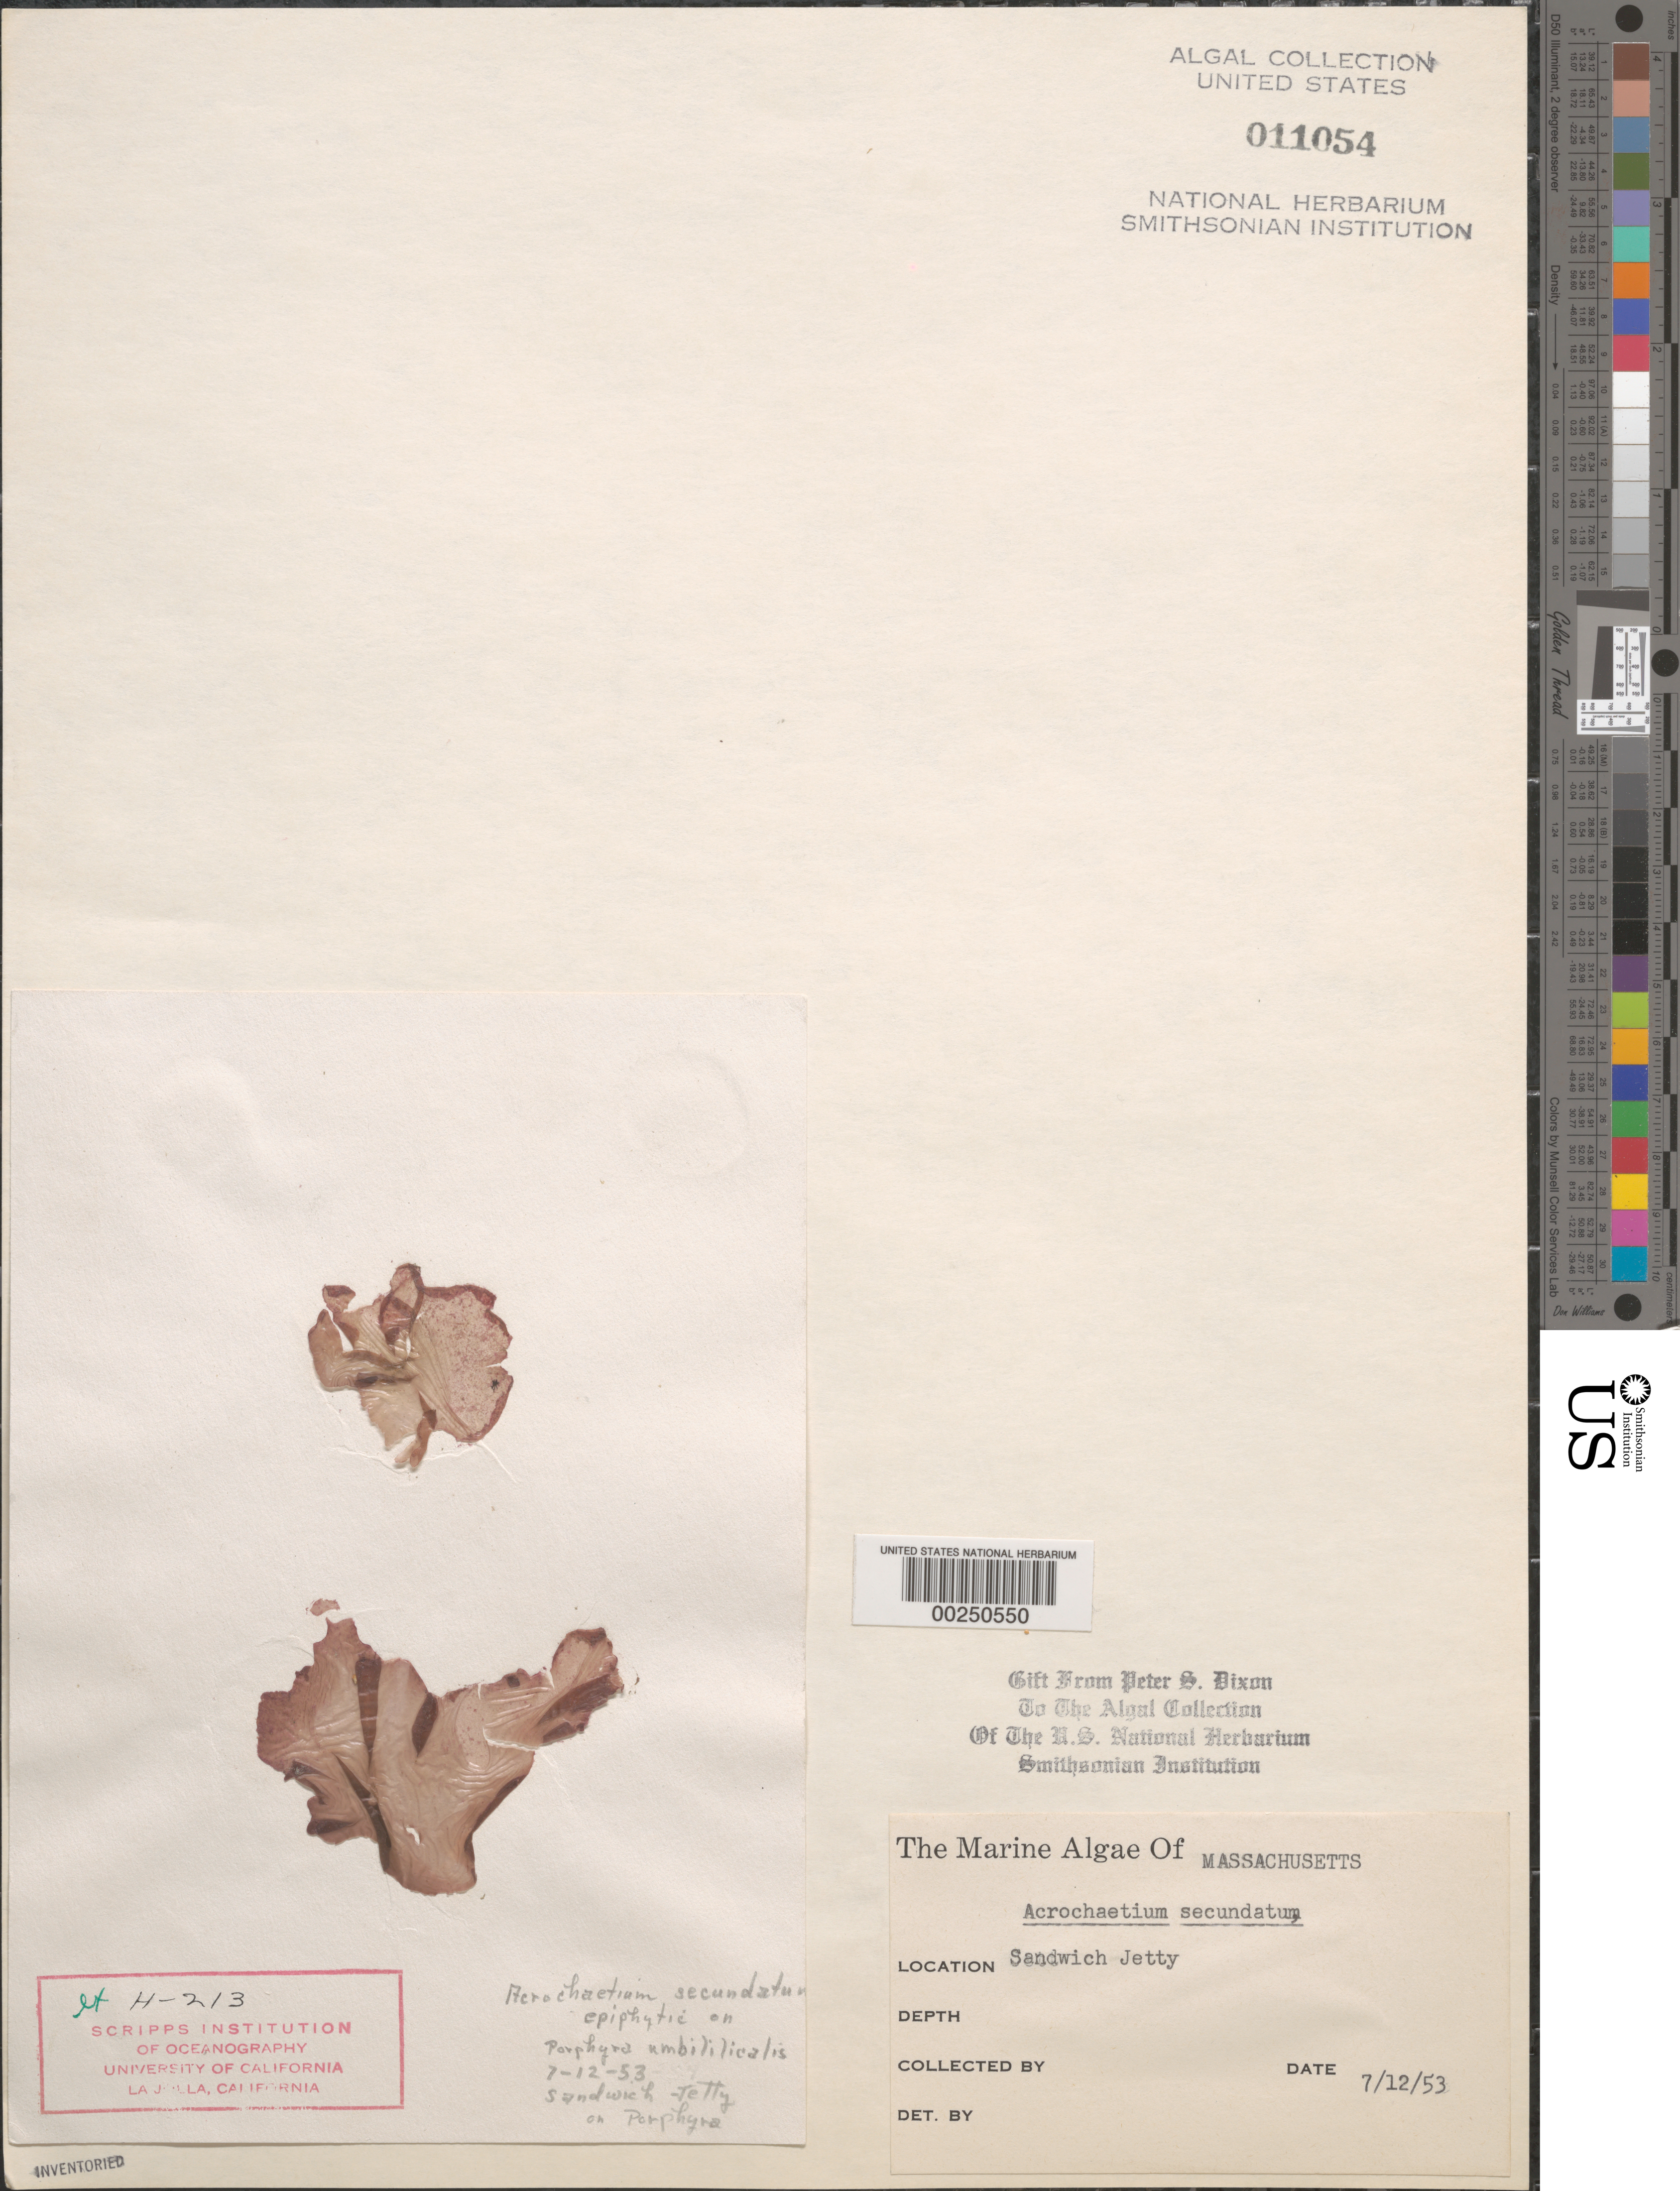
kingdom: Plantae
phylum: Rhodophyta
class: Florideophyceae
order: Acrochaetiales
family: Acrochaetiaceae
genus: Acrochaetium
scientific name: Acrochaetium secundatum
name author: (Lyngb.) Näg. in Näg. & C. Cramer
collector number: H-213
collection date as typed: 12 Jul 1953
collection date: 1953-07-12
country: United States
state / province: Massachusetts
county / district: Barnstable County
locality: Sandwich Jetty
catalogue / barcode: US 11054